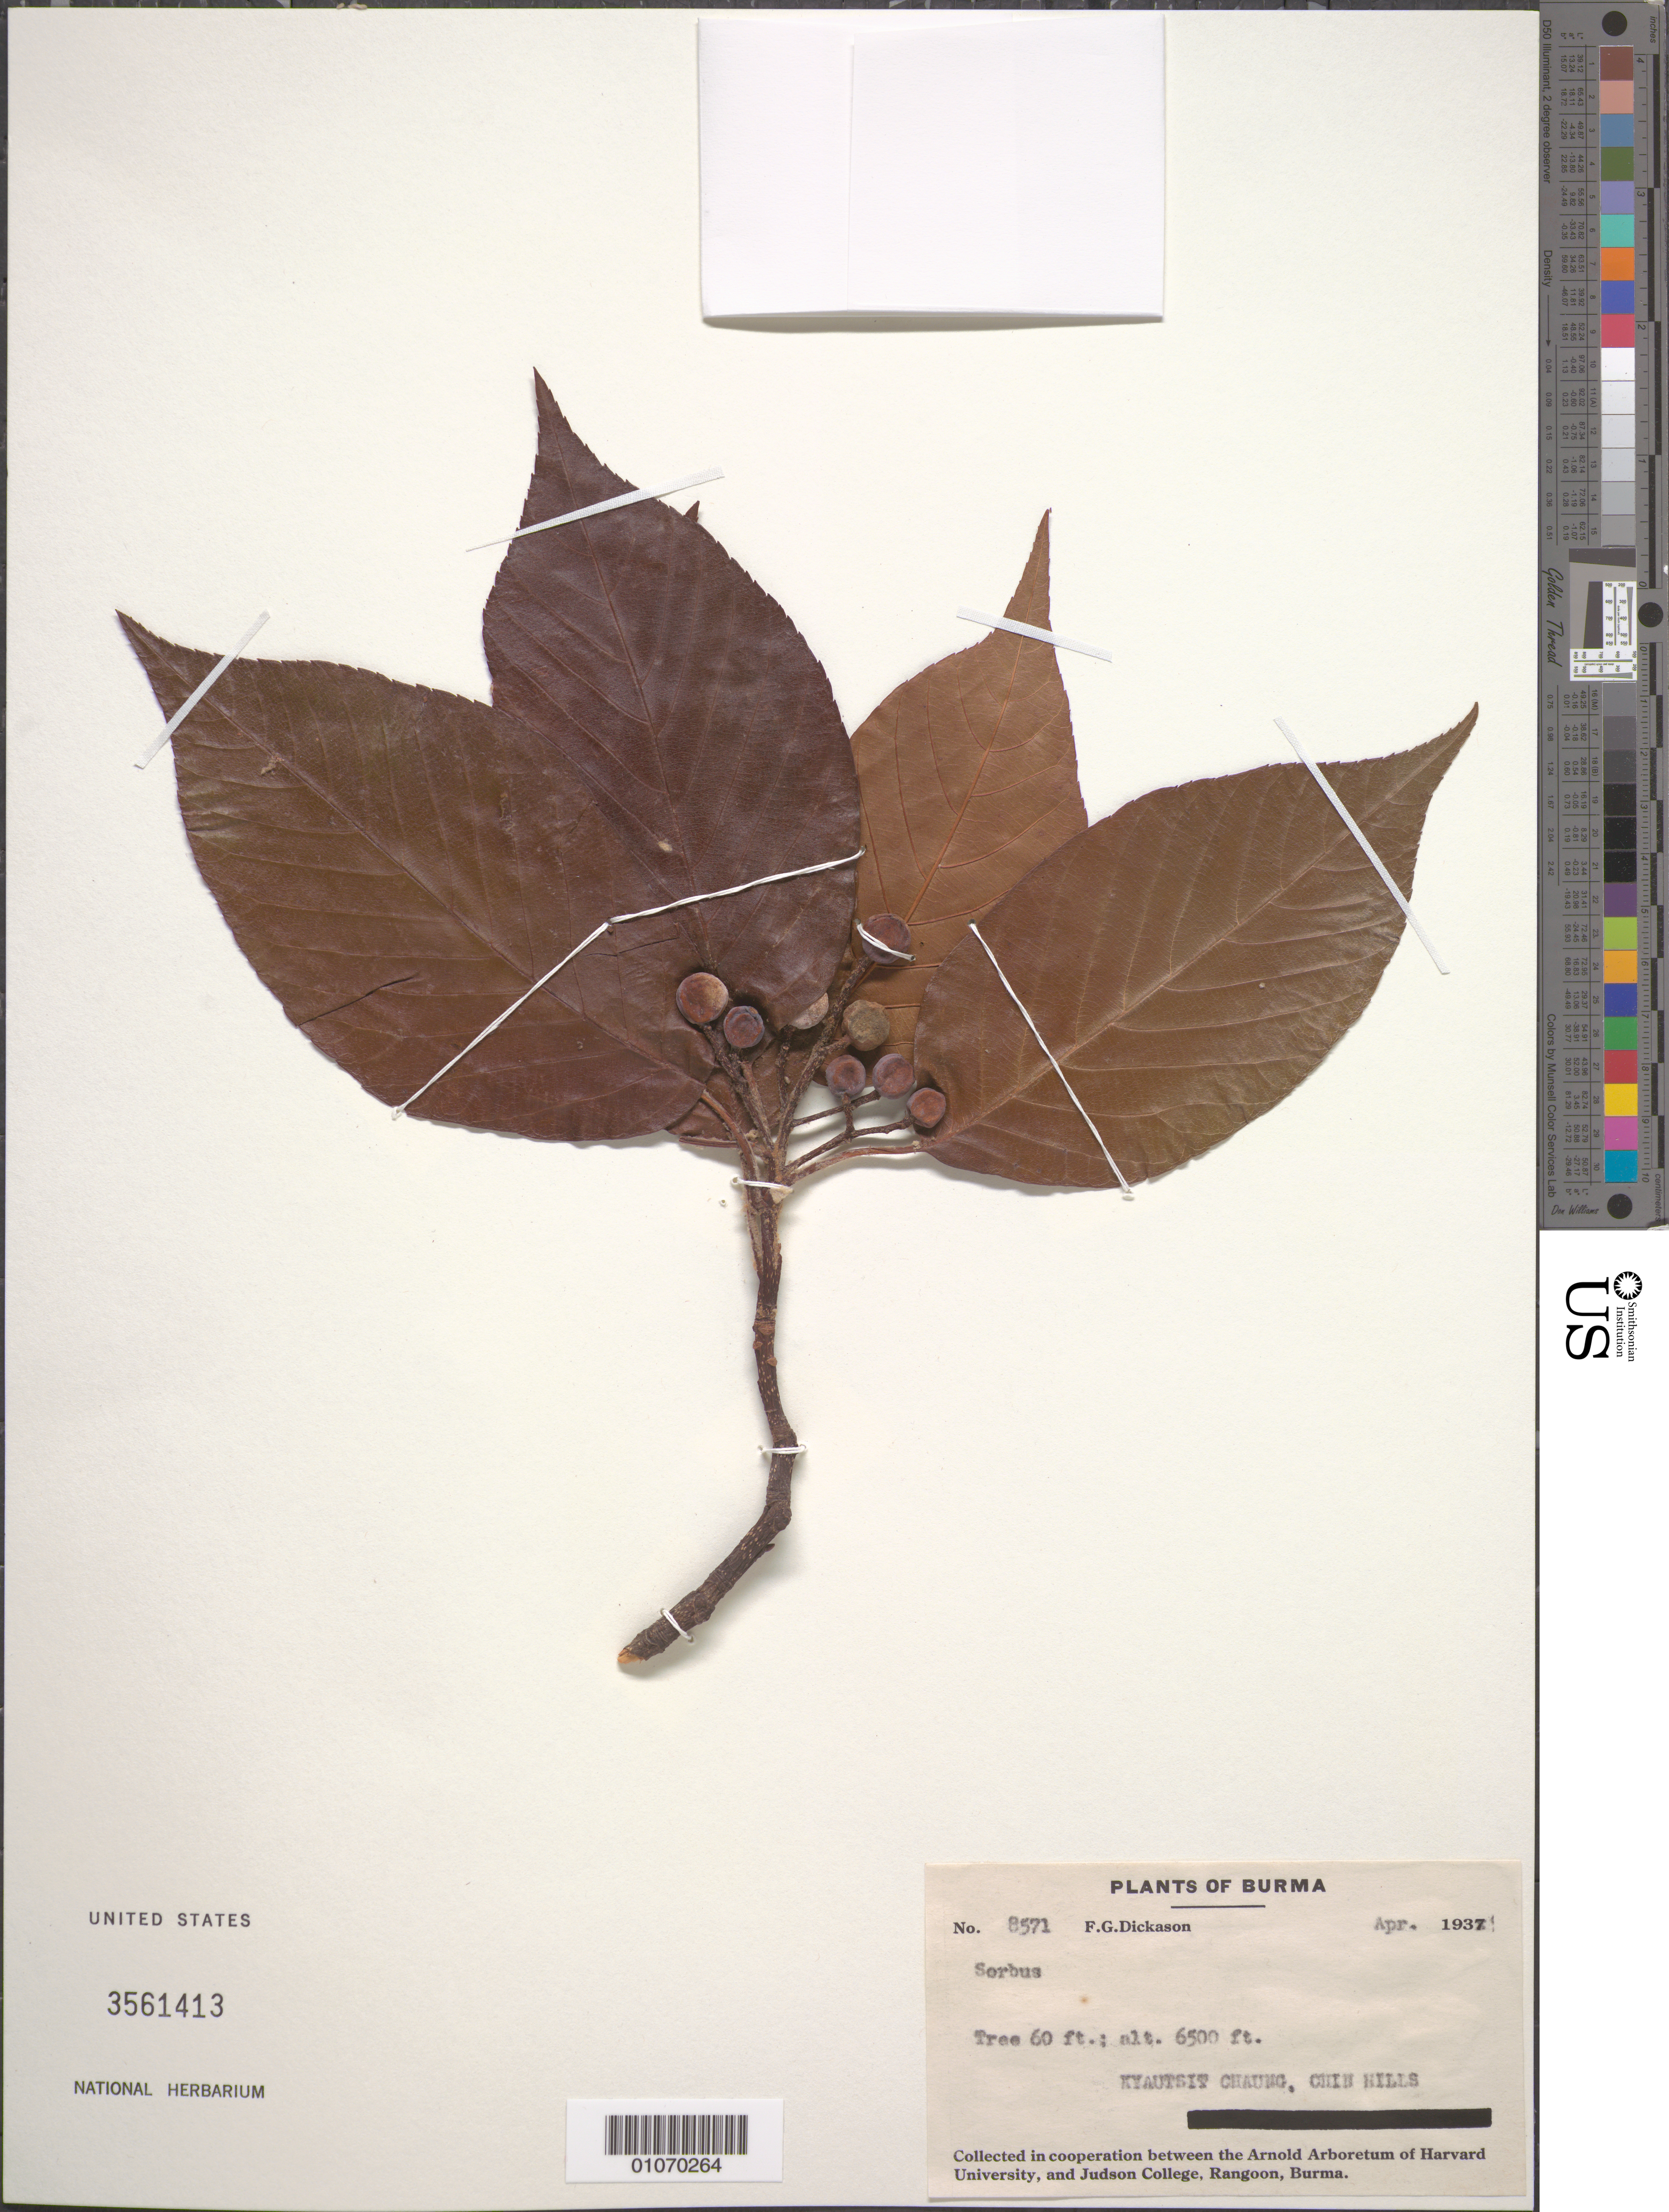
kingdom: Plantae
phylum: Tracheophyta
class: Magnoliopsida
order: Rosales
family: Rosaceae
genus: Sorbus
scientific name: Sorbus sp.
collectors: F. Dickason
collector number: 8571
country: Myanmar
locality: Chin Hills, Kyautsit Chaung.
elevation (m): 1981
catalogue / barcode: US 3561413